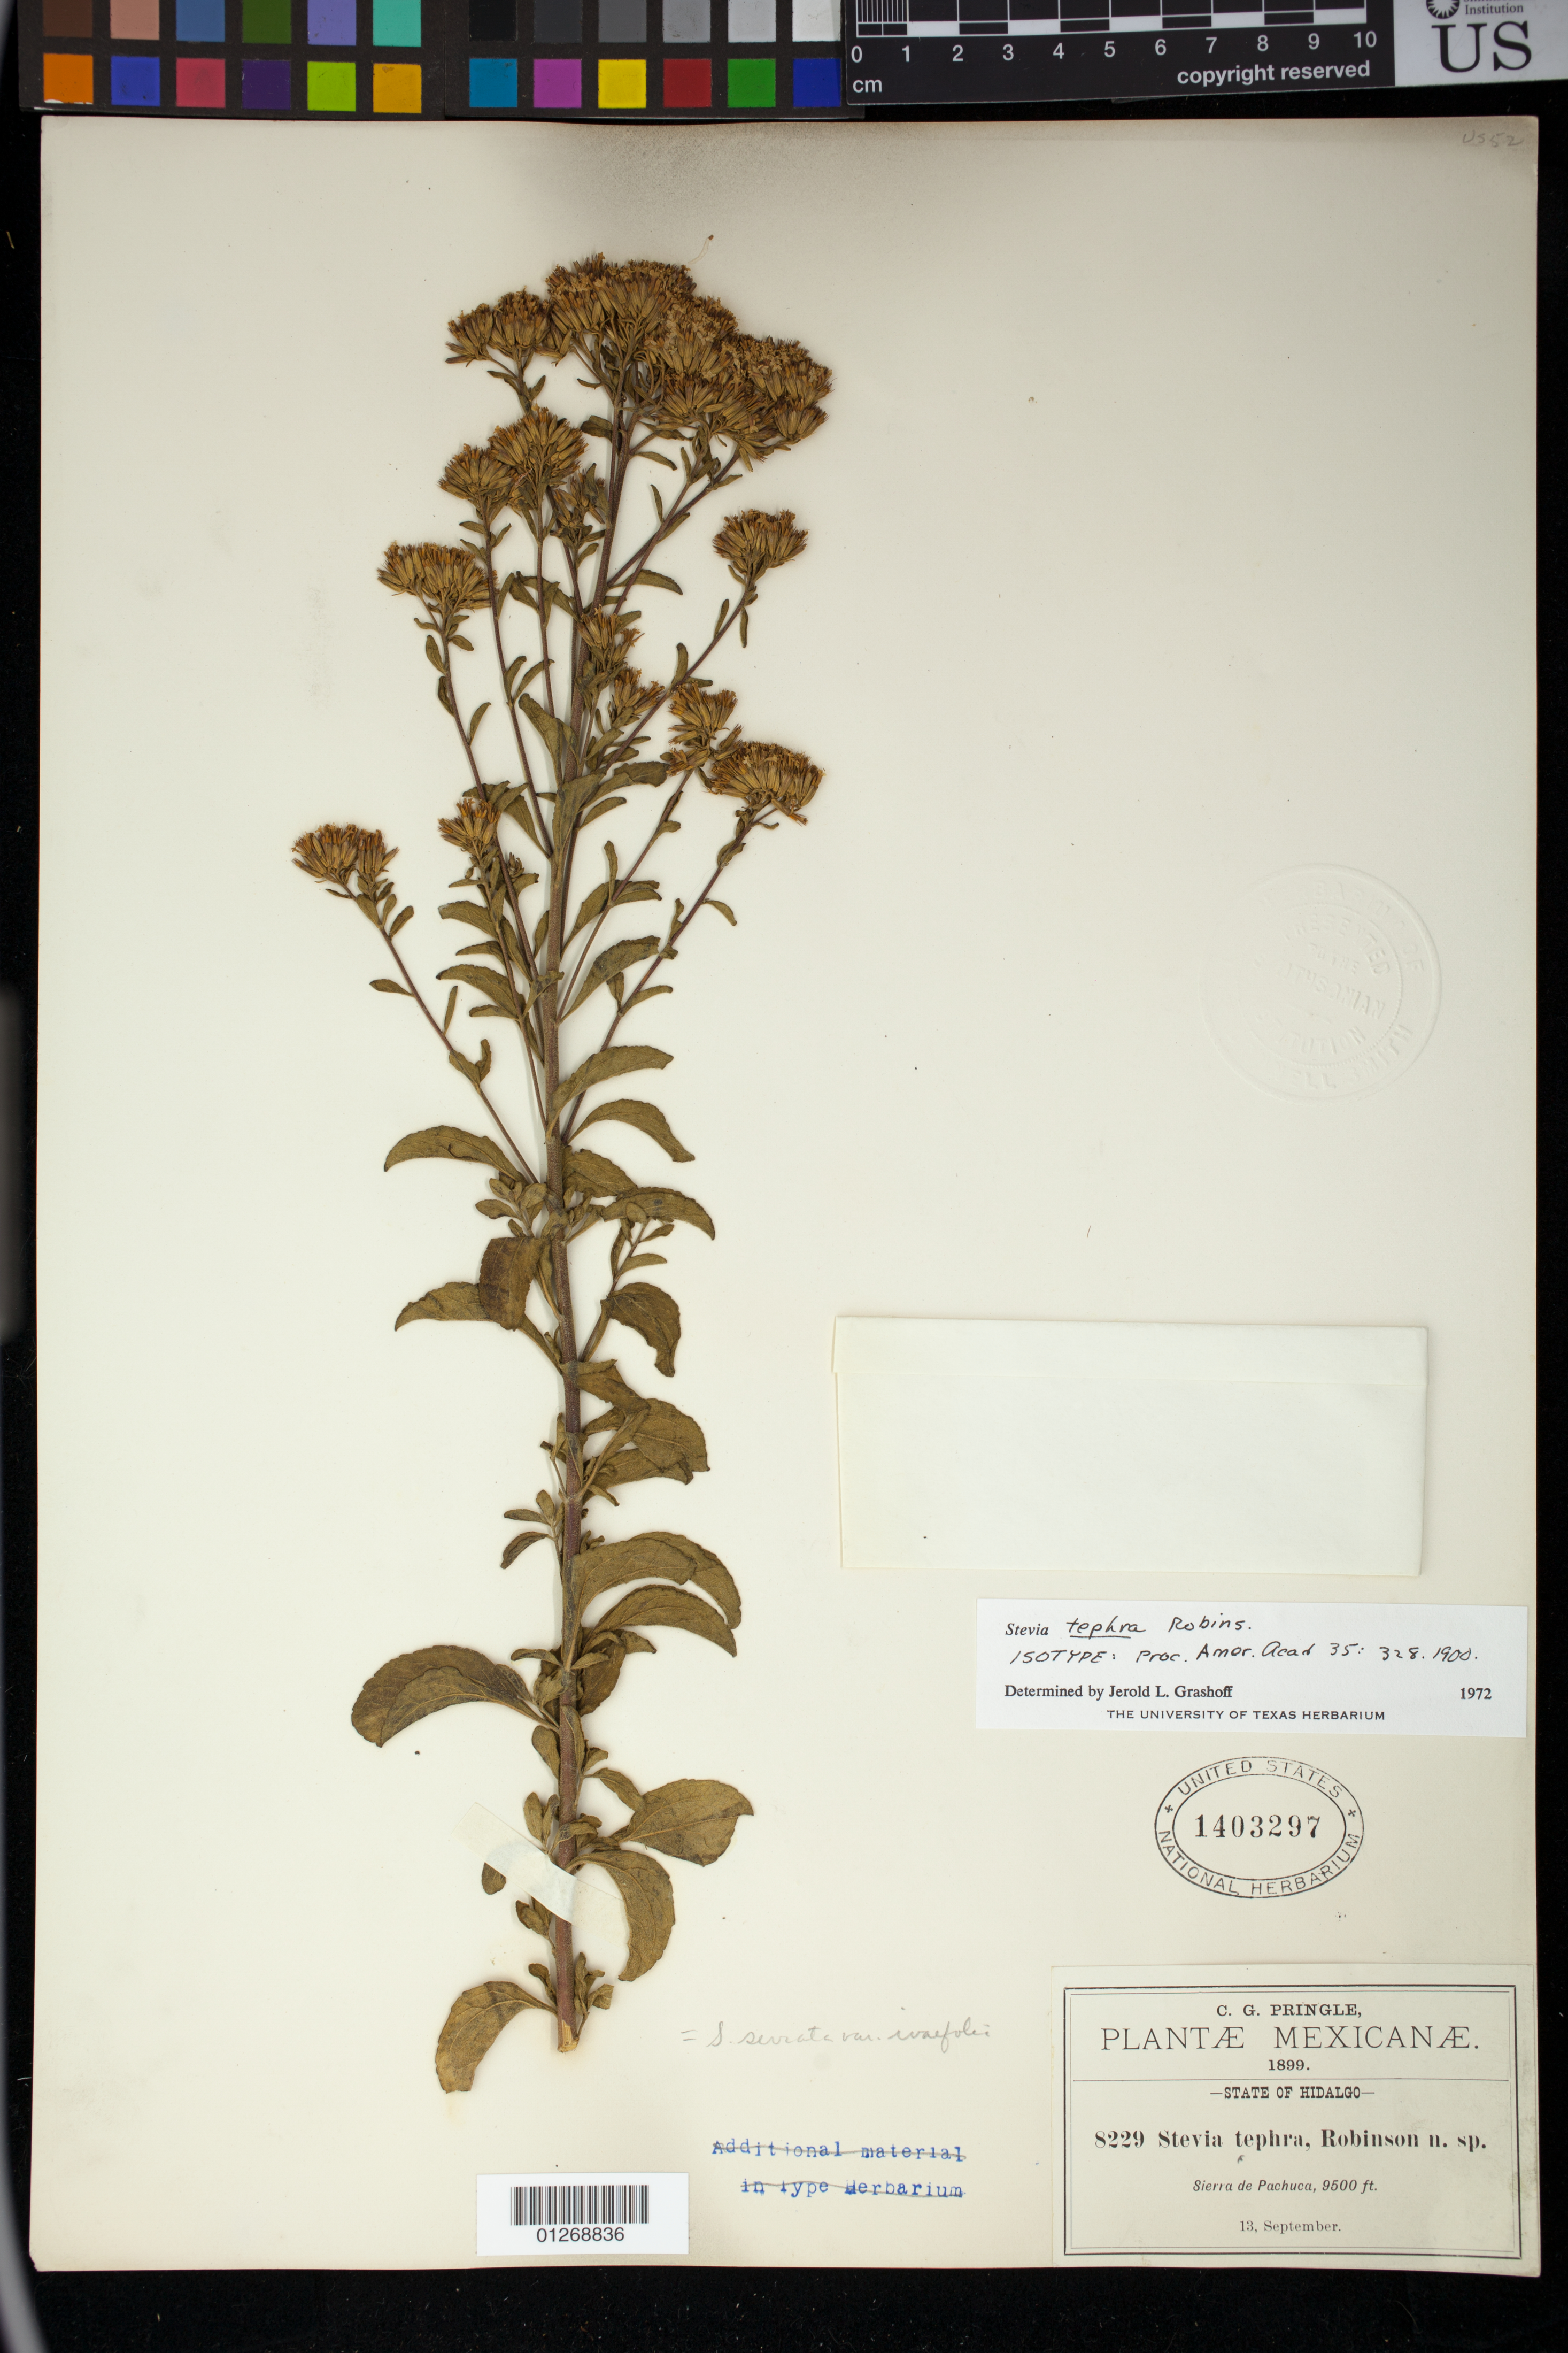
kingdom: Plantae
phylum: Tracheophyta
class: Magnoliopsida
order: Asterales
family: Asteraceae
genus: Stevia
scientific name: Stevia tephra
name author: B.L. Rob.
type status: Isotype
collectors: C. G. Pringle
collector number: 8229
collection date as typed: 13 Sep 1899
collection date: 1899-09-13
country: Mexico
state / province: Hidalgo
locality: Sierra de Pachuca.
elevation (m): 2896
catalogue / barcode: US 1403297